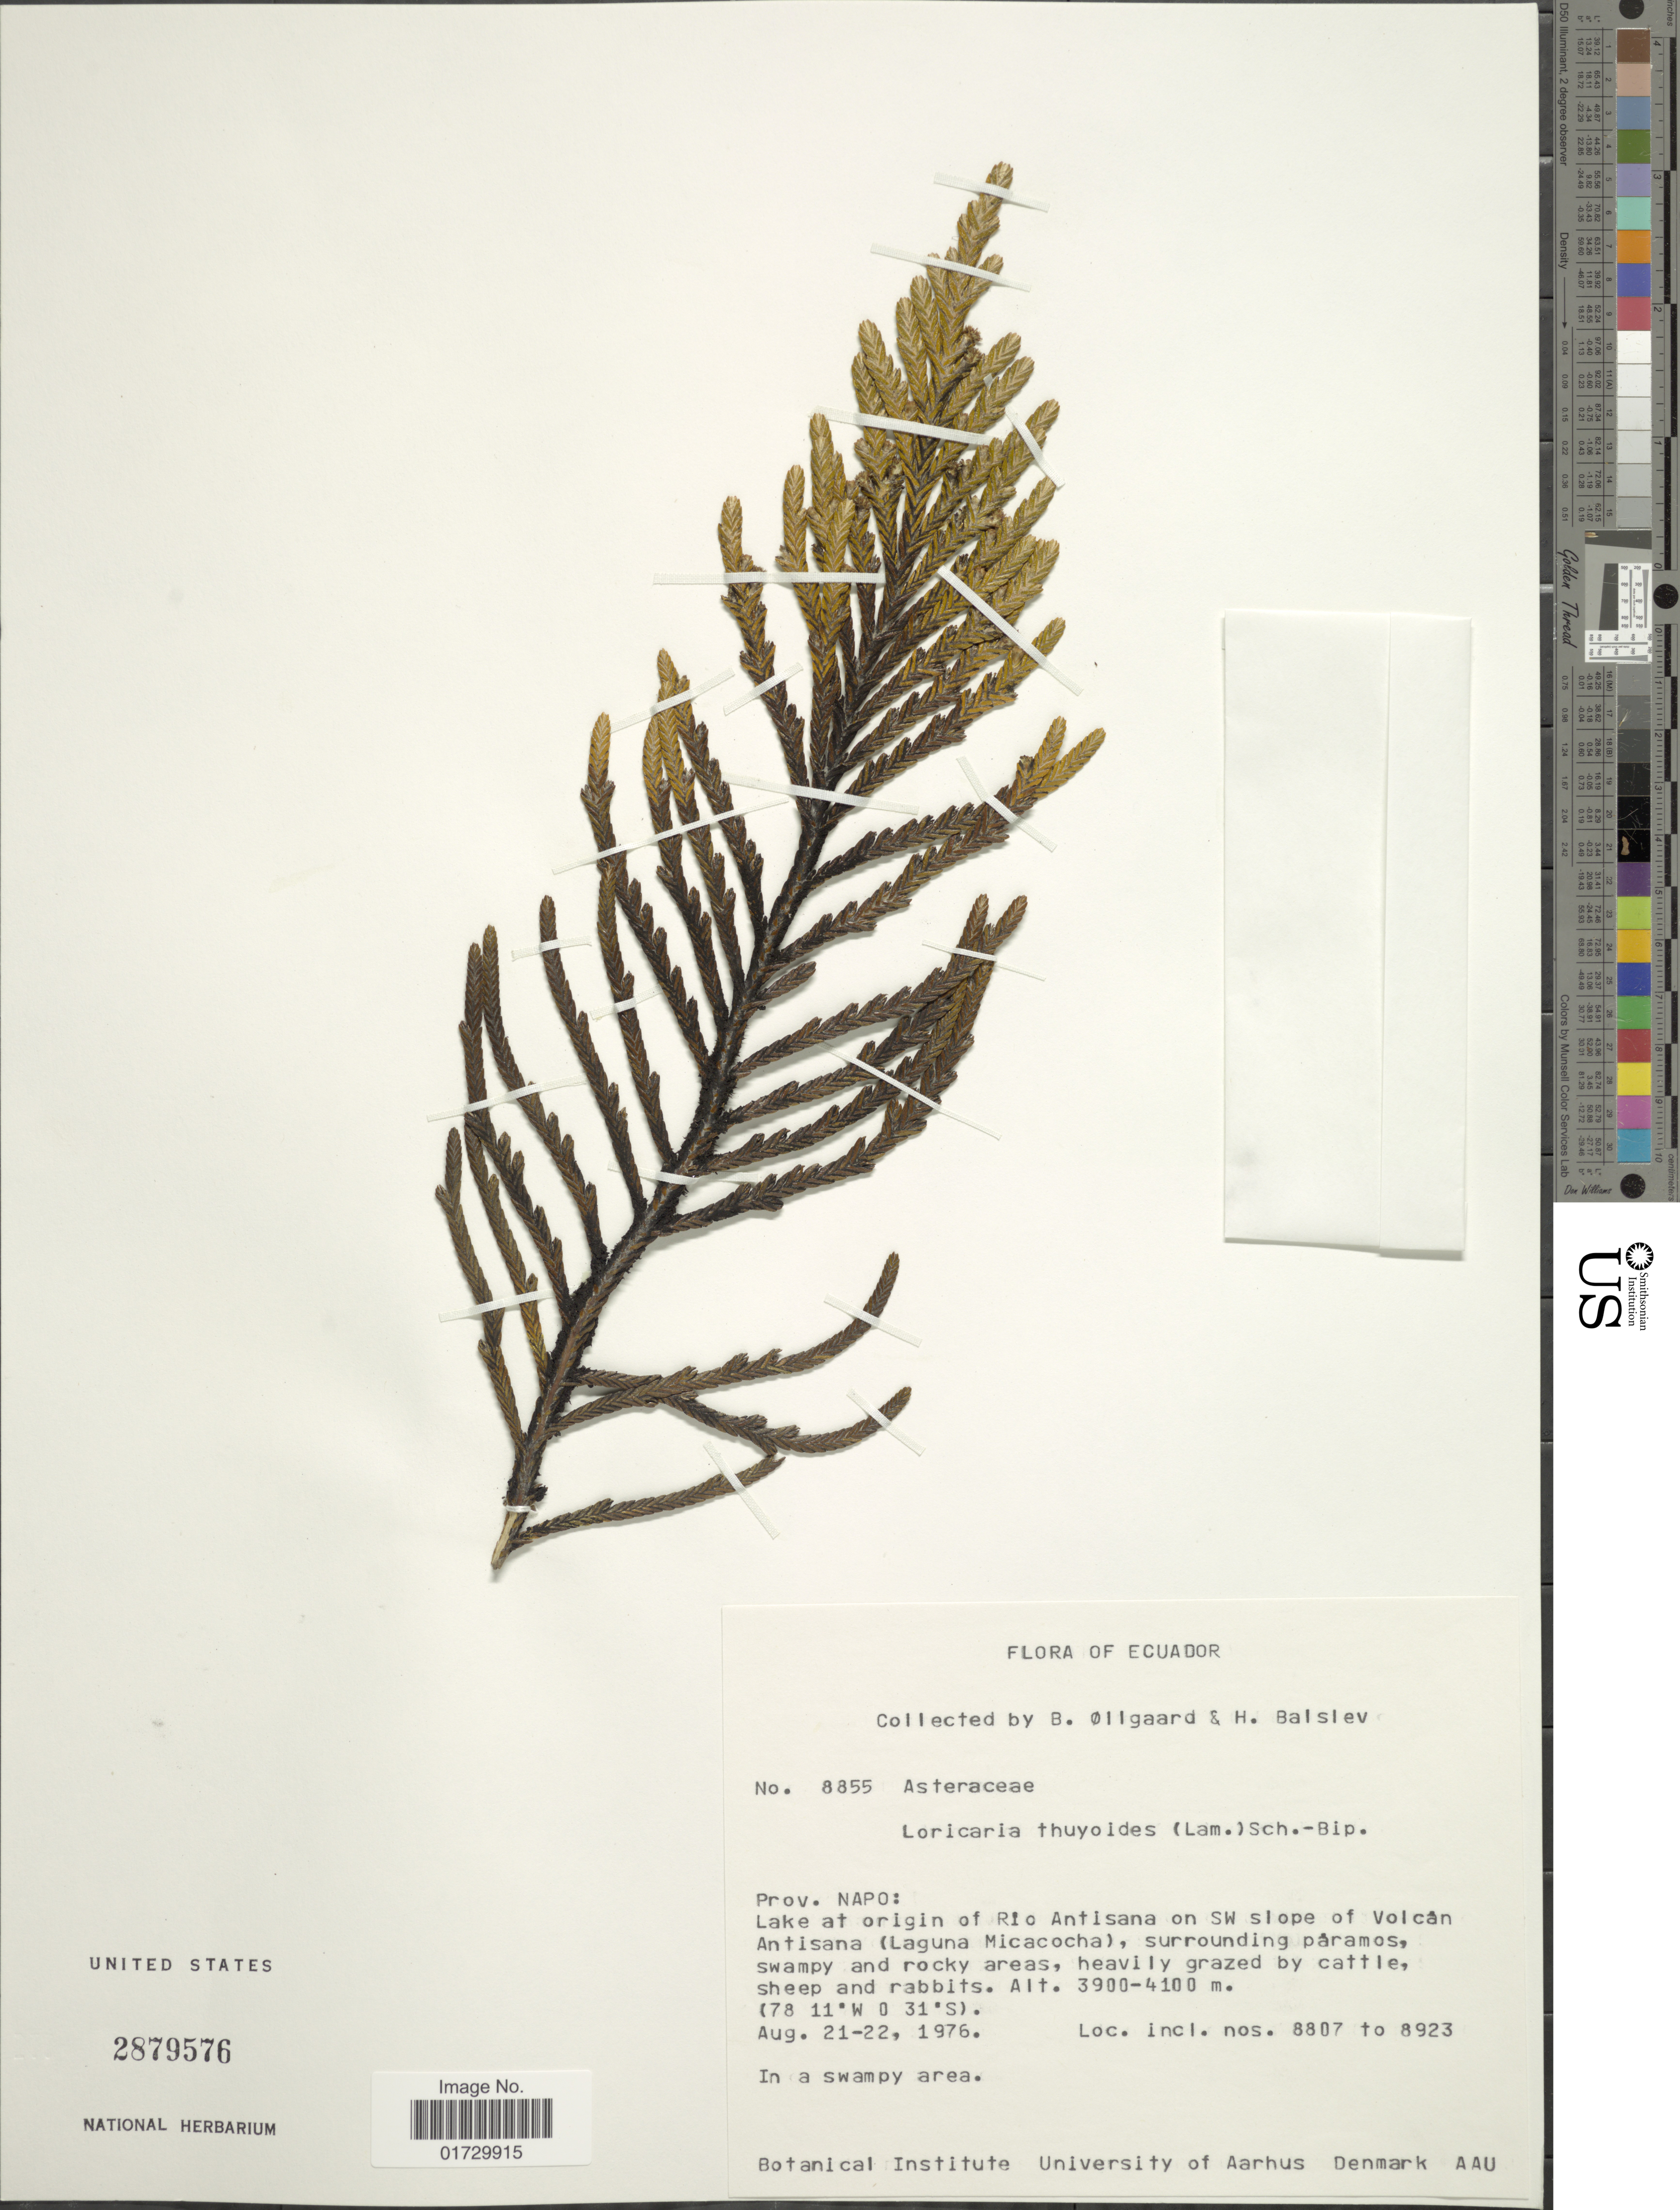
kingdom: Plantae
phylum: Tracheophyta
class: Magnoliopsida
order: Asterales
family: Asteraceae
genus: Loricaria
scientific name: Loricaria thuyoides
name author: (Lam.) Sch. Bip.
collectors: B. Øllgaard & H. Balslev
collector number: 8855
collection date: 1976-08-21/1976-08-22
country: Ecuador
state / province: Napo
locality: Lake ar origin of Rio Antisana on SW slope of Volcan Antisana (Laguna Micacocha), surrounding paramos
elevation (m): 3900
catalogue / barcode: US 2879576